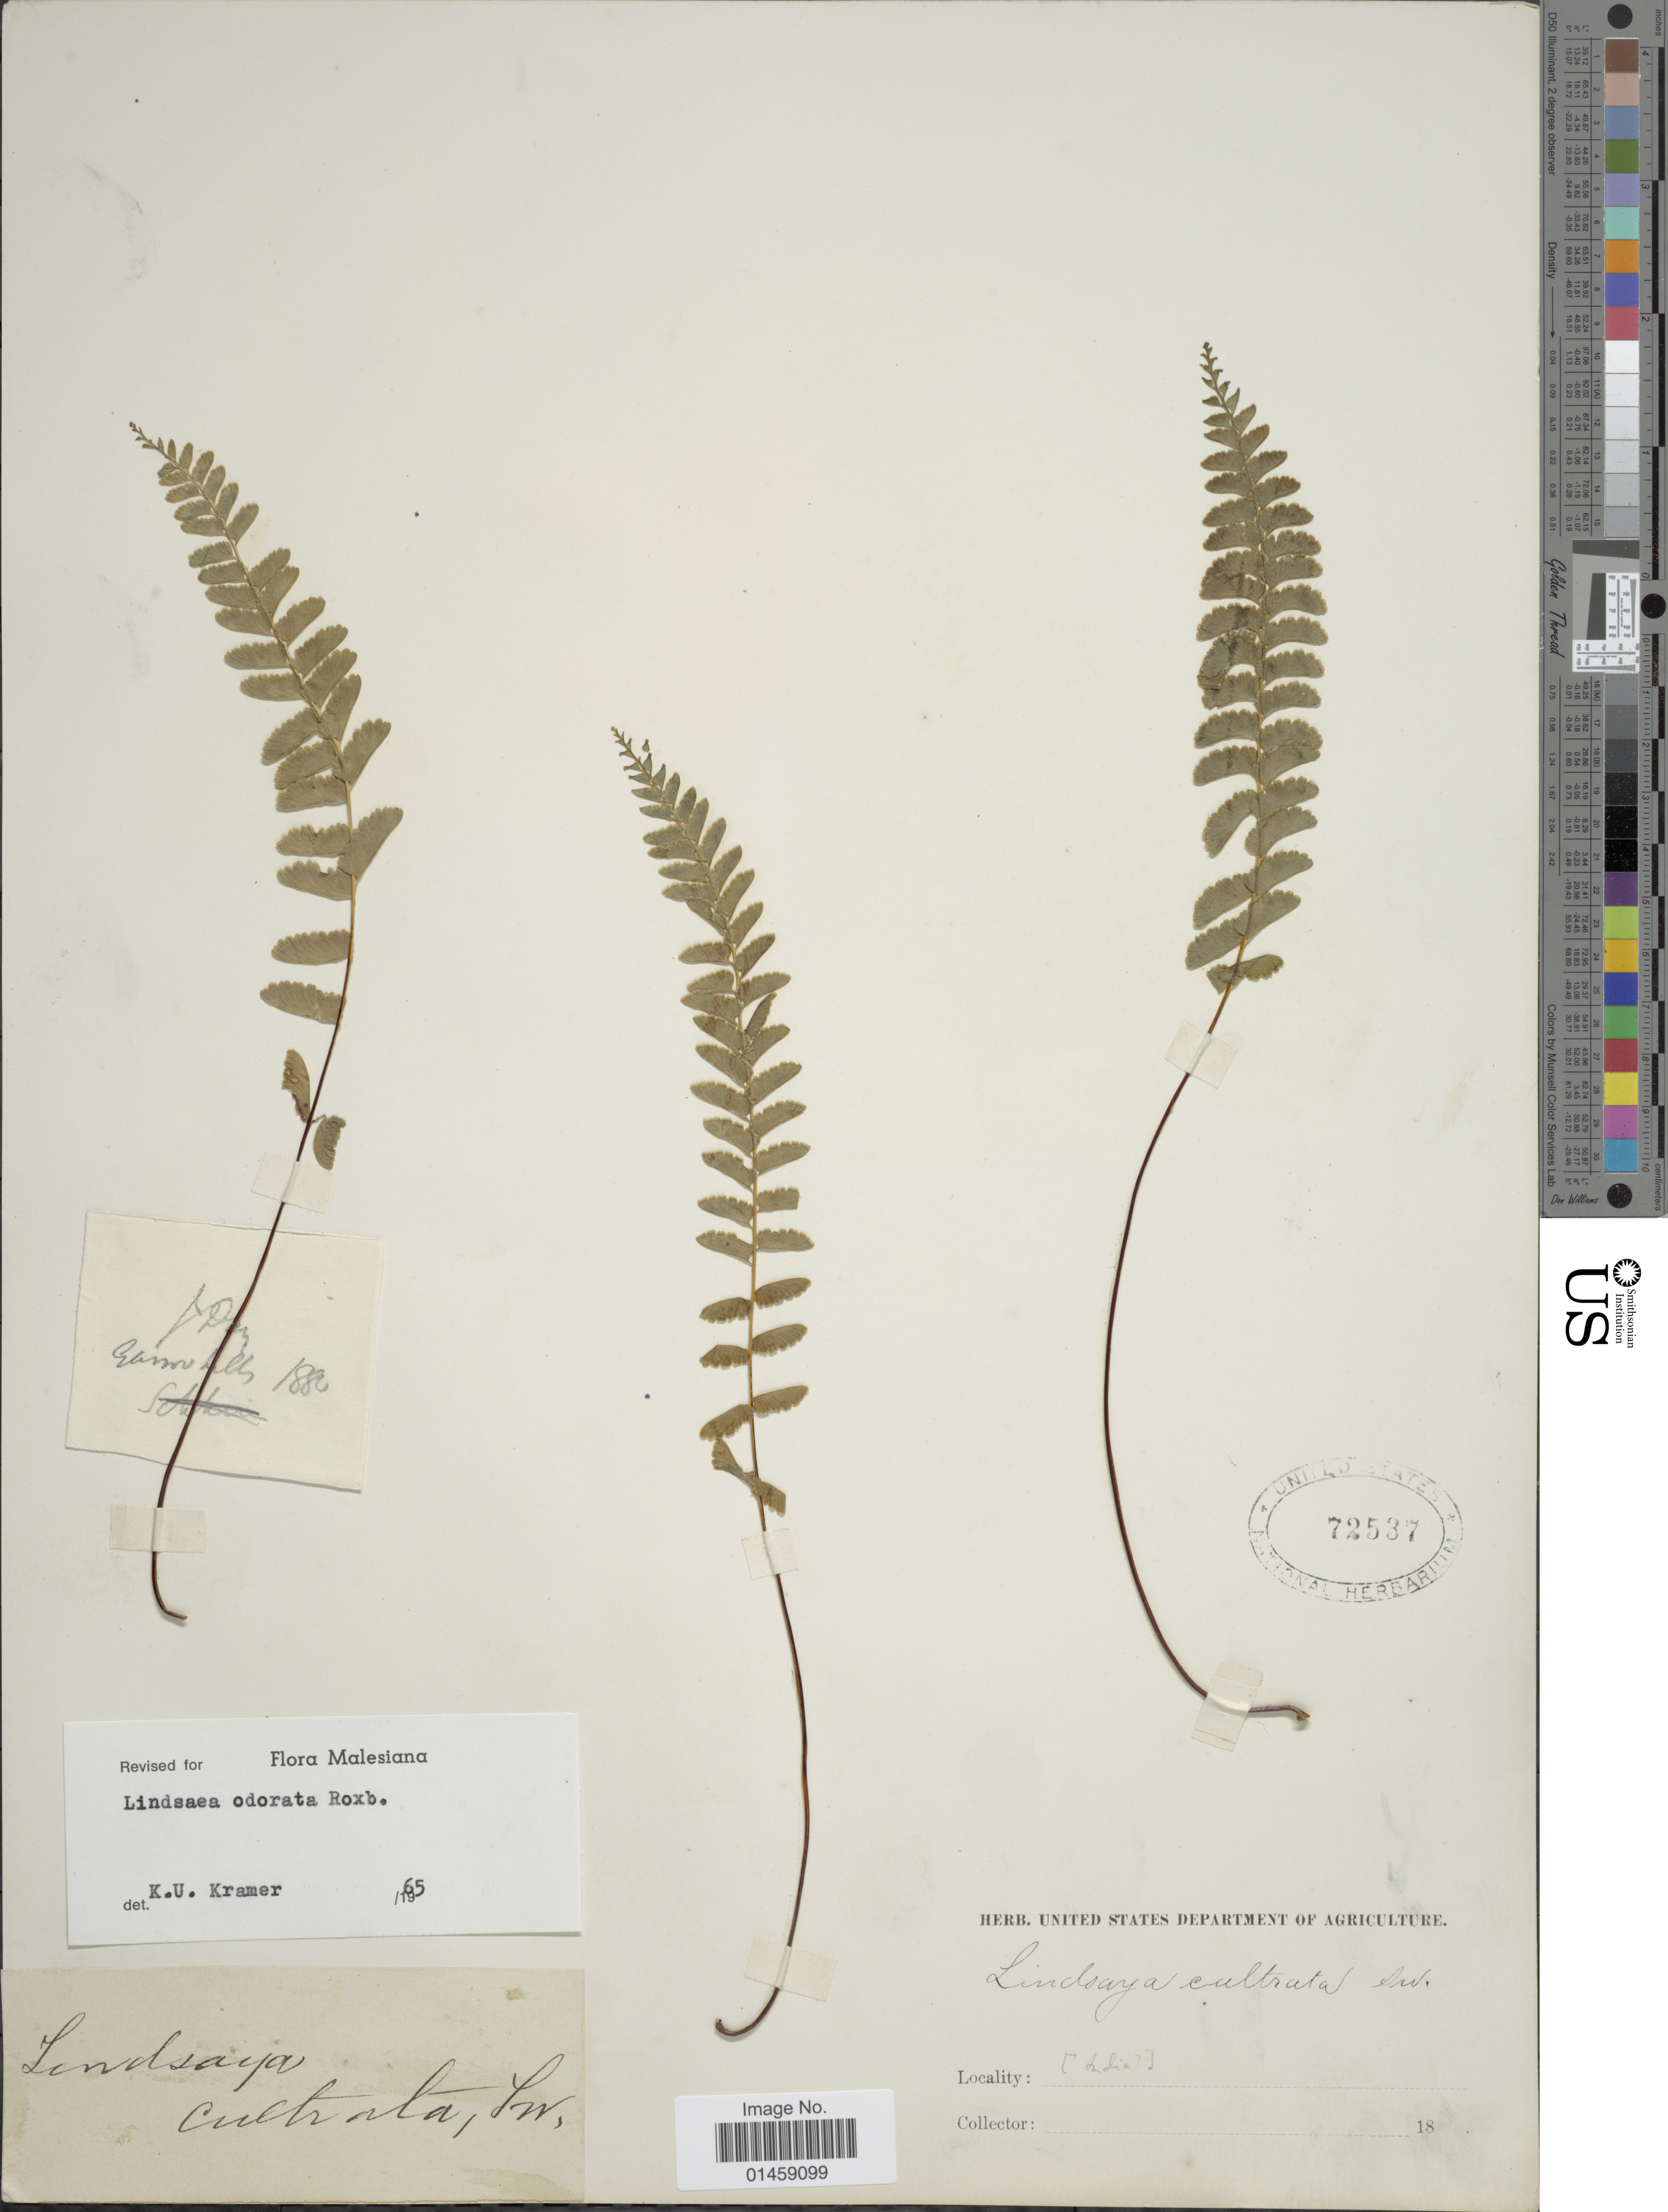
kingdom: Plantae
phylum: Tracheophyta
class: Polypodiopsida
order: Polypodiales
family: Lindsaeaceae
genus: Lindsaea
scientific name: Lindsaea odorata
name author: Roxb.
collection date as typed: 18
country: India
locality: India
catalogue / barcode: US 72537